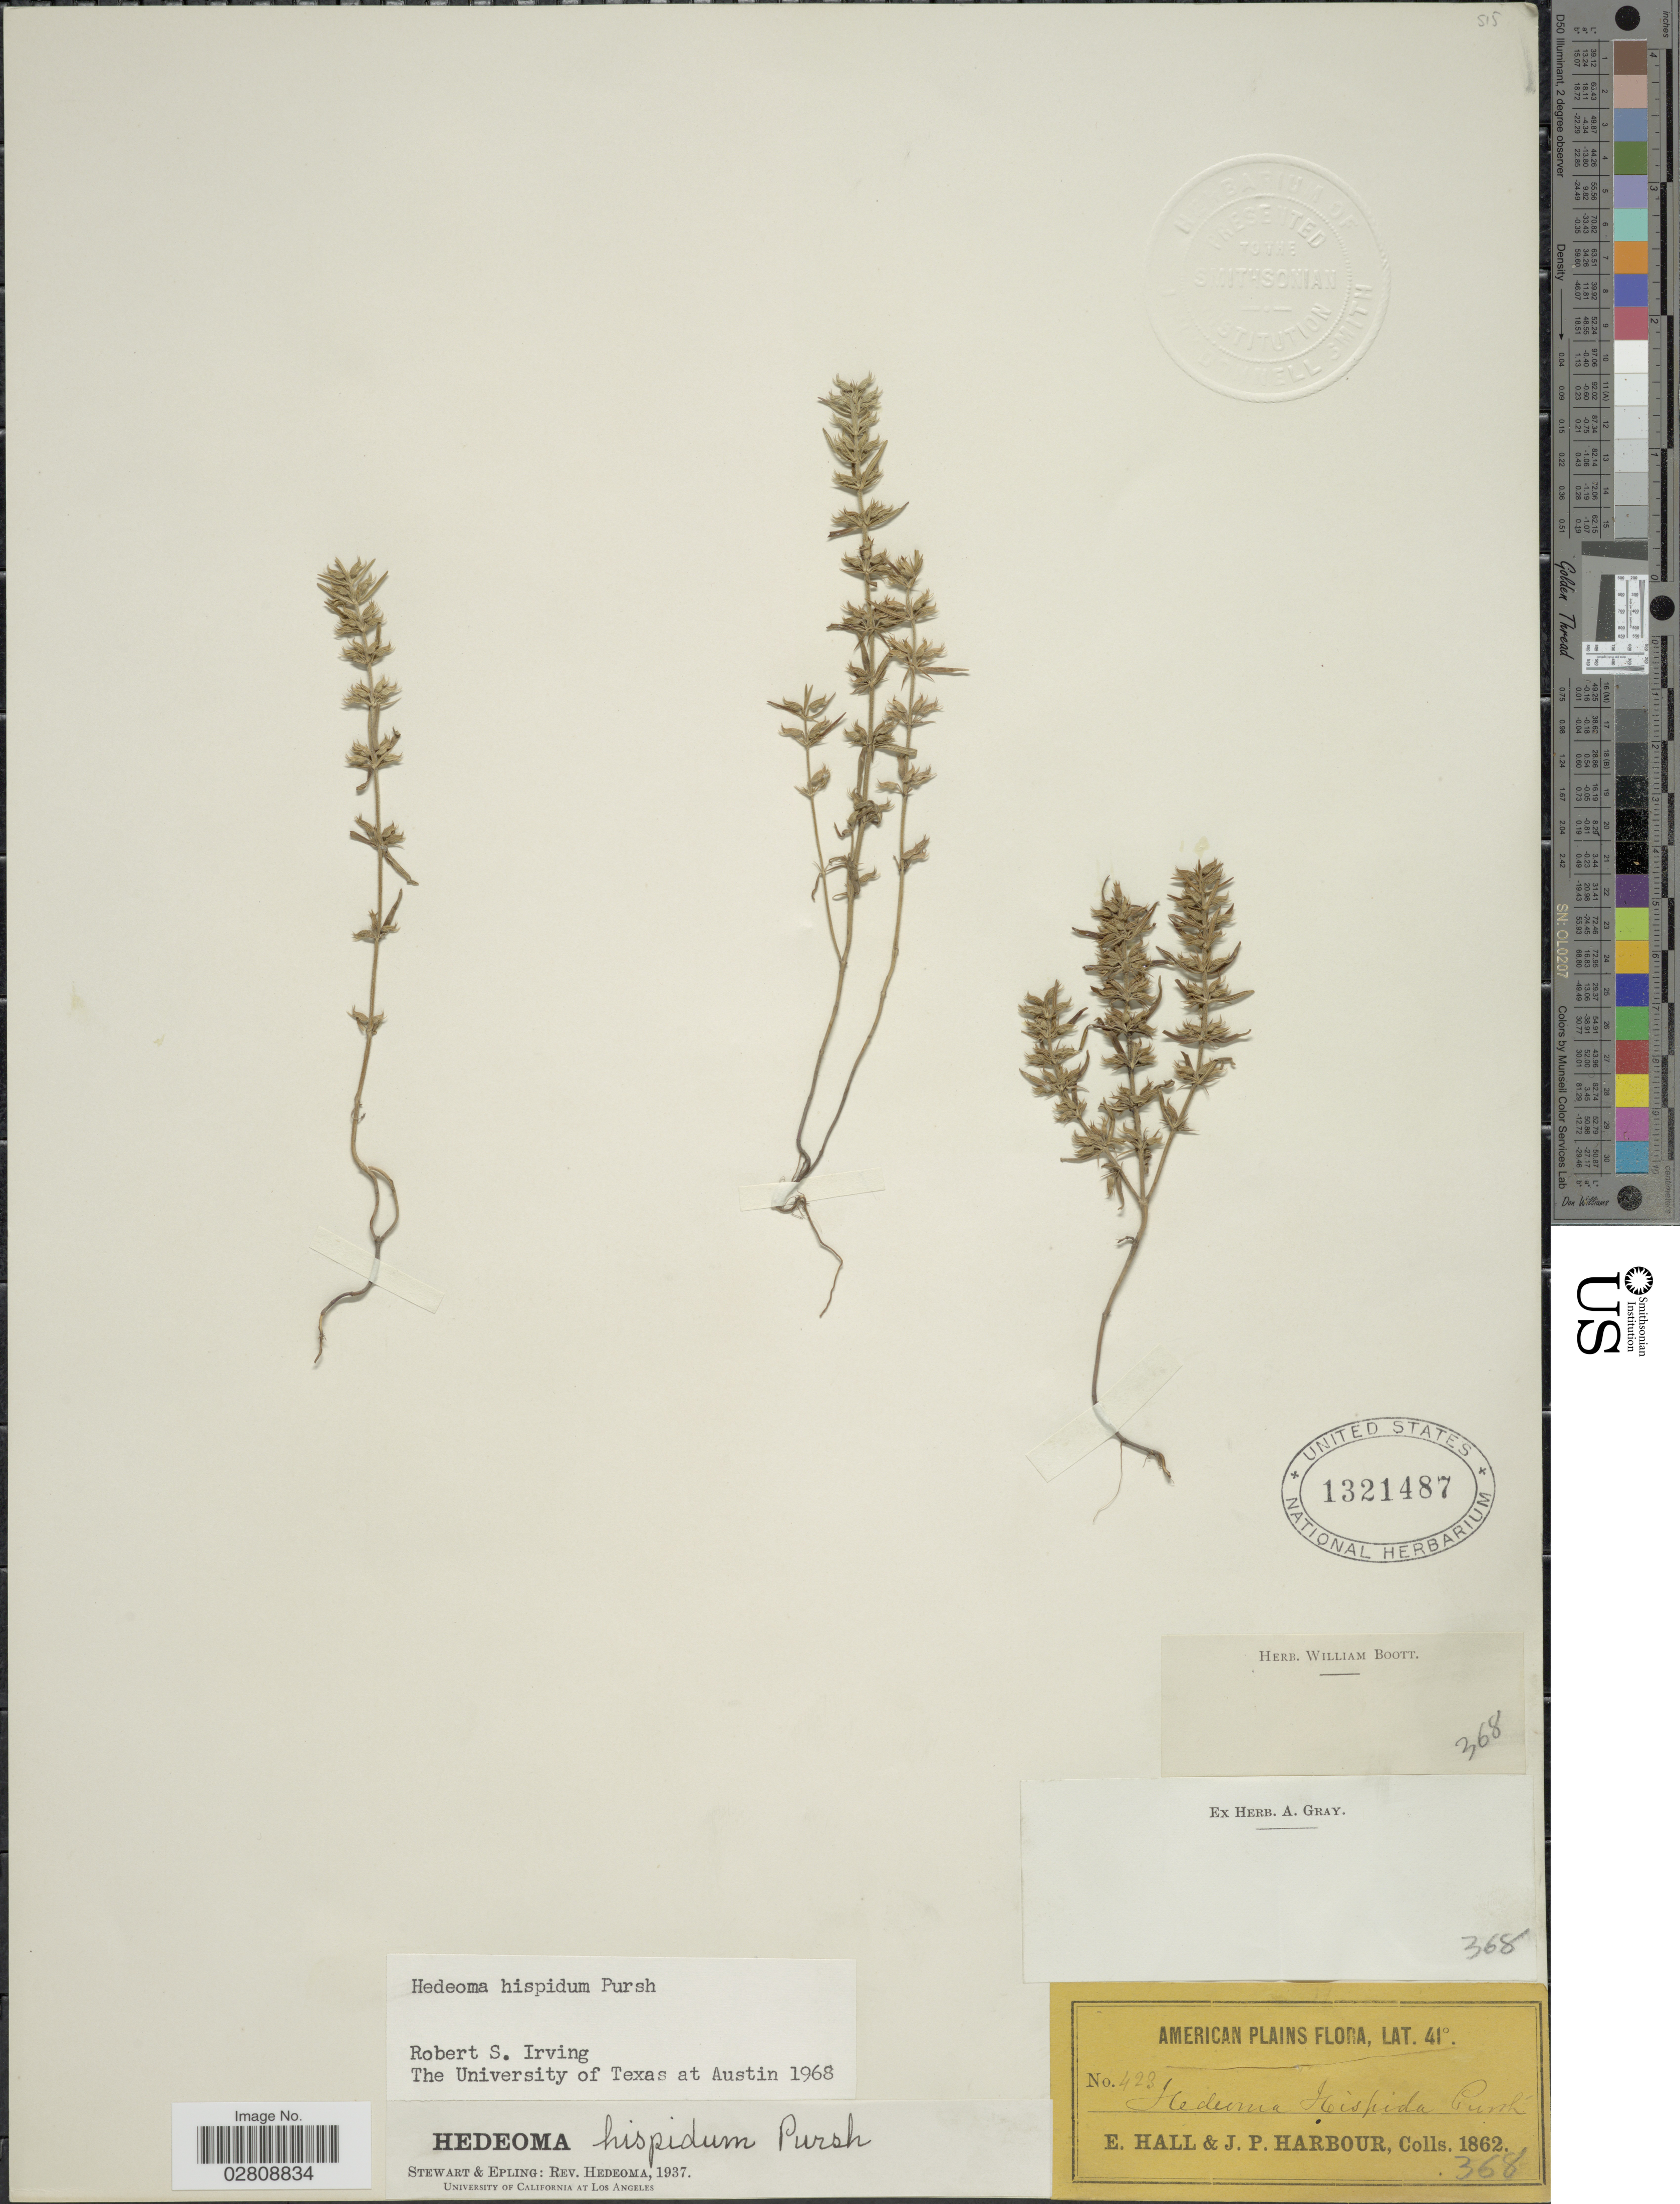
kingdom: Plantae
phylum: Tracheophyta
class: Magnoliopsida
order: Lamiales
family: Lamiaceae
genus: Hedeoma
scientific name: Hedeoma hispida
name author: Pursh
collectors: E. Hall & J. Harbour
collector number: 423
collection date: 1862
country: United States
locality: American Plains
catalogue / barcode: US 1321487